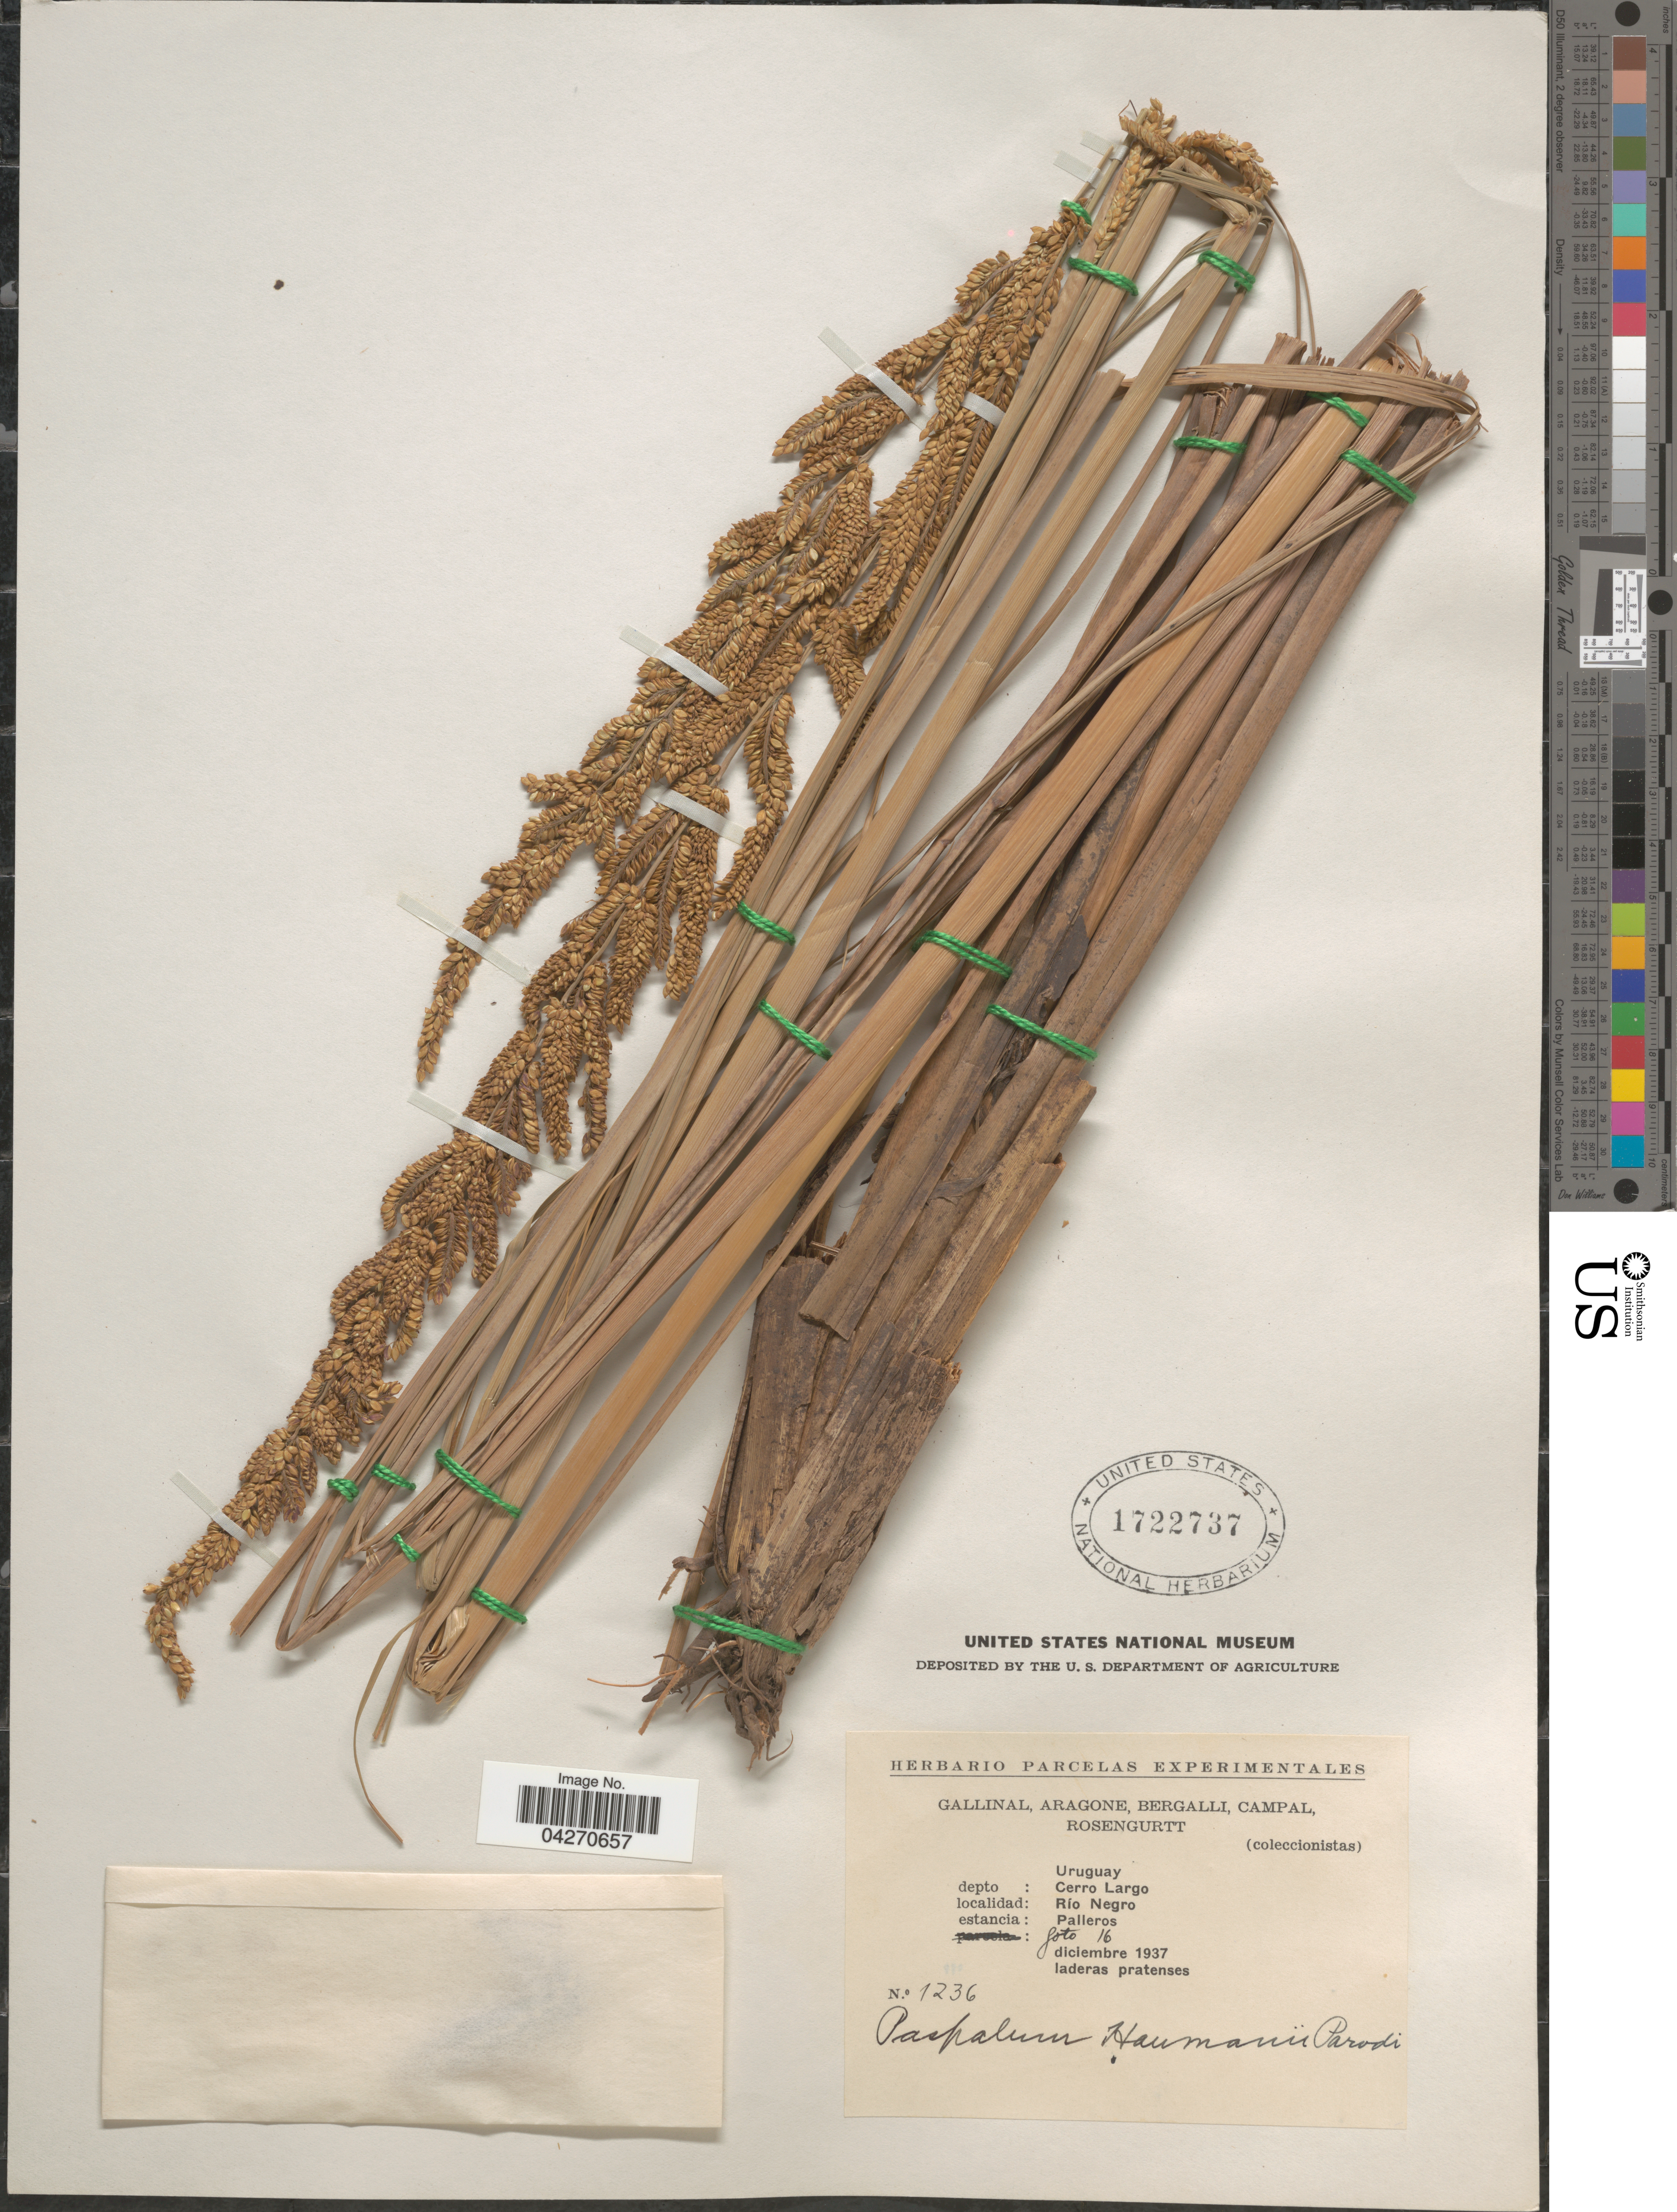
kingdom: Plantae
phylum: Tracheophyta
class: Liliopsida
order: Poales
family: Poaceae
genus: Paspalum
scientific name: Paspalum haumanii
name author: Parodi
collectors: -. Gallinal, -- Aragone, -- Bergalli, -- Campal & Rosengurtt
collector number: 1236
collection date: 1937-12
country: Uruguay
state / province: Cerro Largo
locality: Depto: Cerro Largo. Río Negro. Estancia: Palleros.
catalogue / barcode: US 1722737